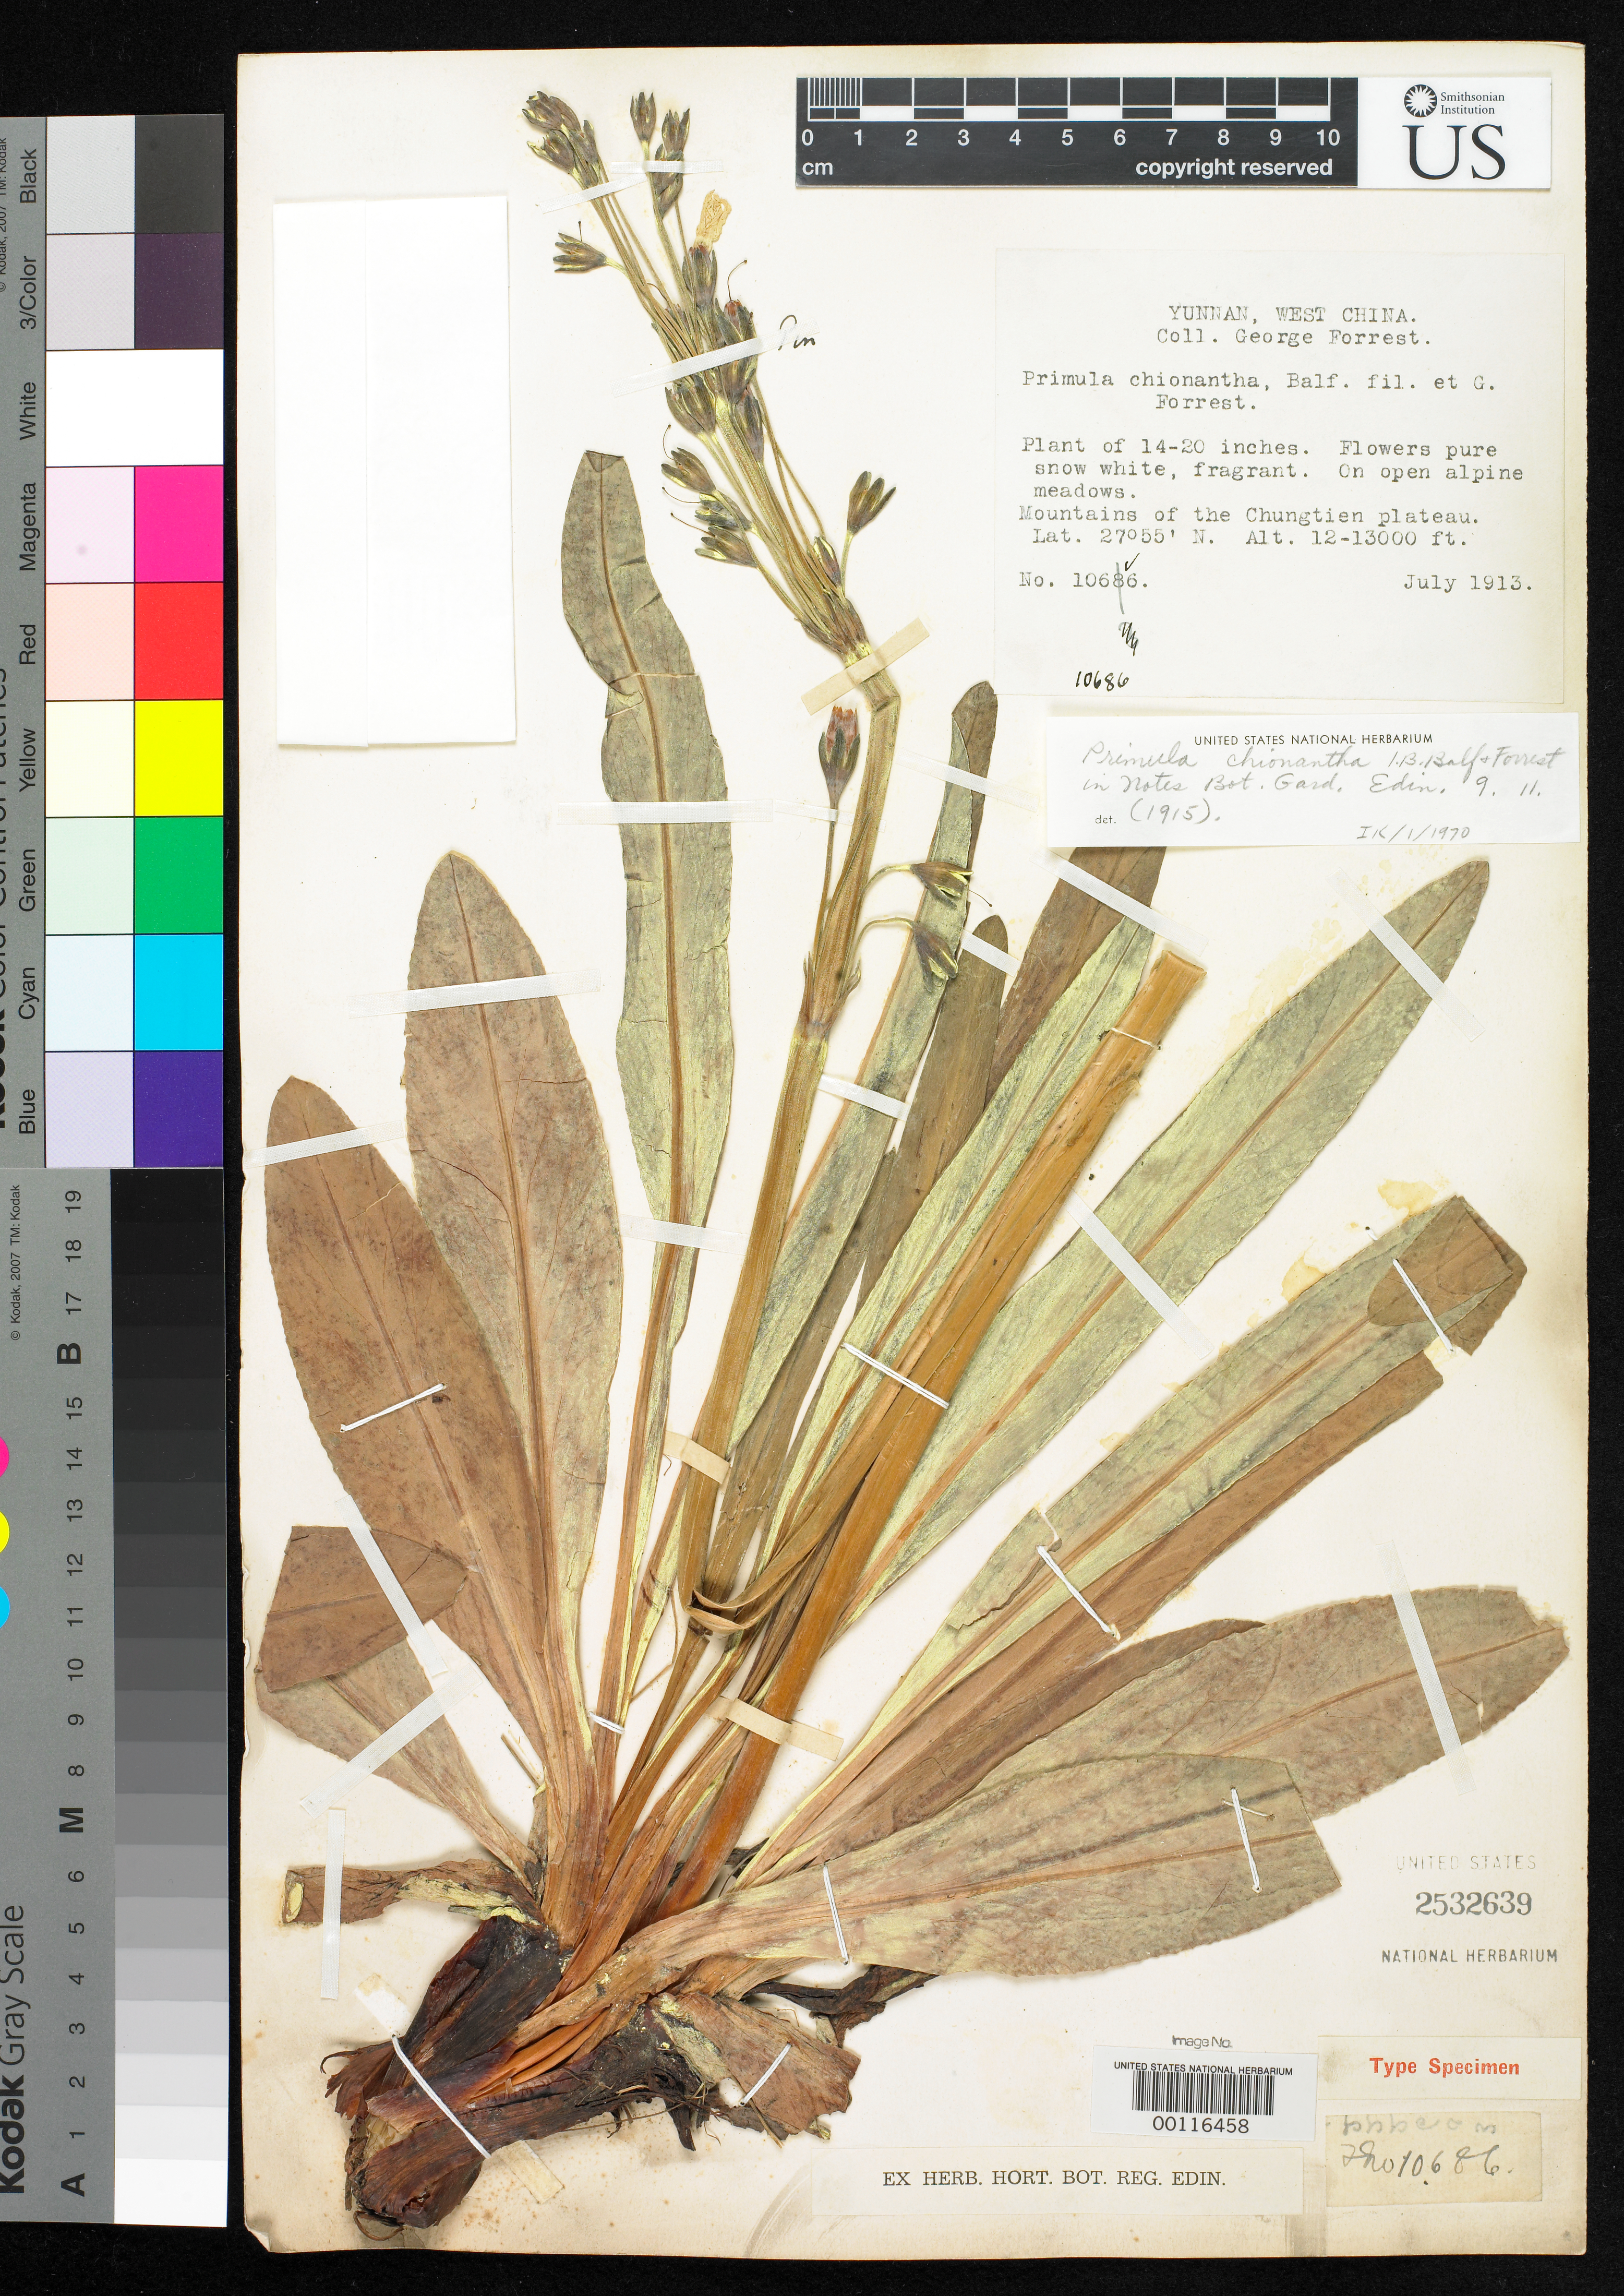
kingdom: Plantae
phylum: Tracheophyta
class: Magnoliopsida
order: Ericales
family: Primulaceae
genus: Primula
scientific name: Primula chionantha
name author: Balf. f. & Forrest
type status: Isotype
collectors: G. Forrest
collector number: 10686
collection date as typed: Jul 1916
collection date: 1916-07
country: China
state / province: Yunnan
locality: Chungtien plateau.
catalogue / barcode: US 2532639